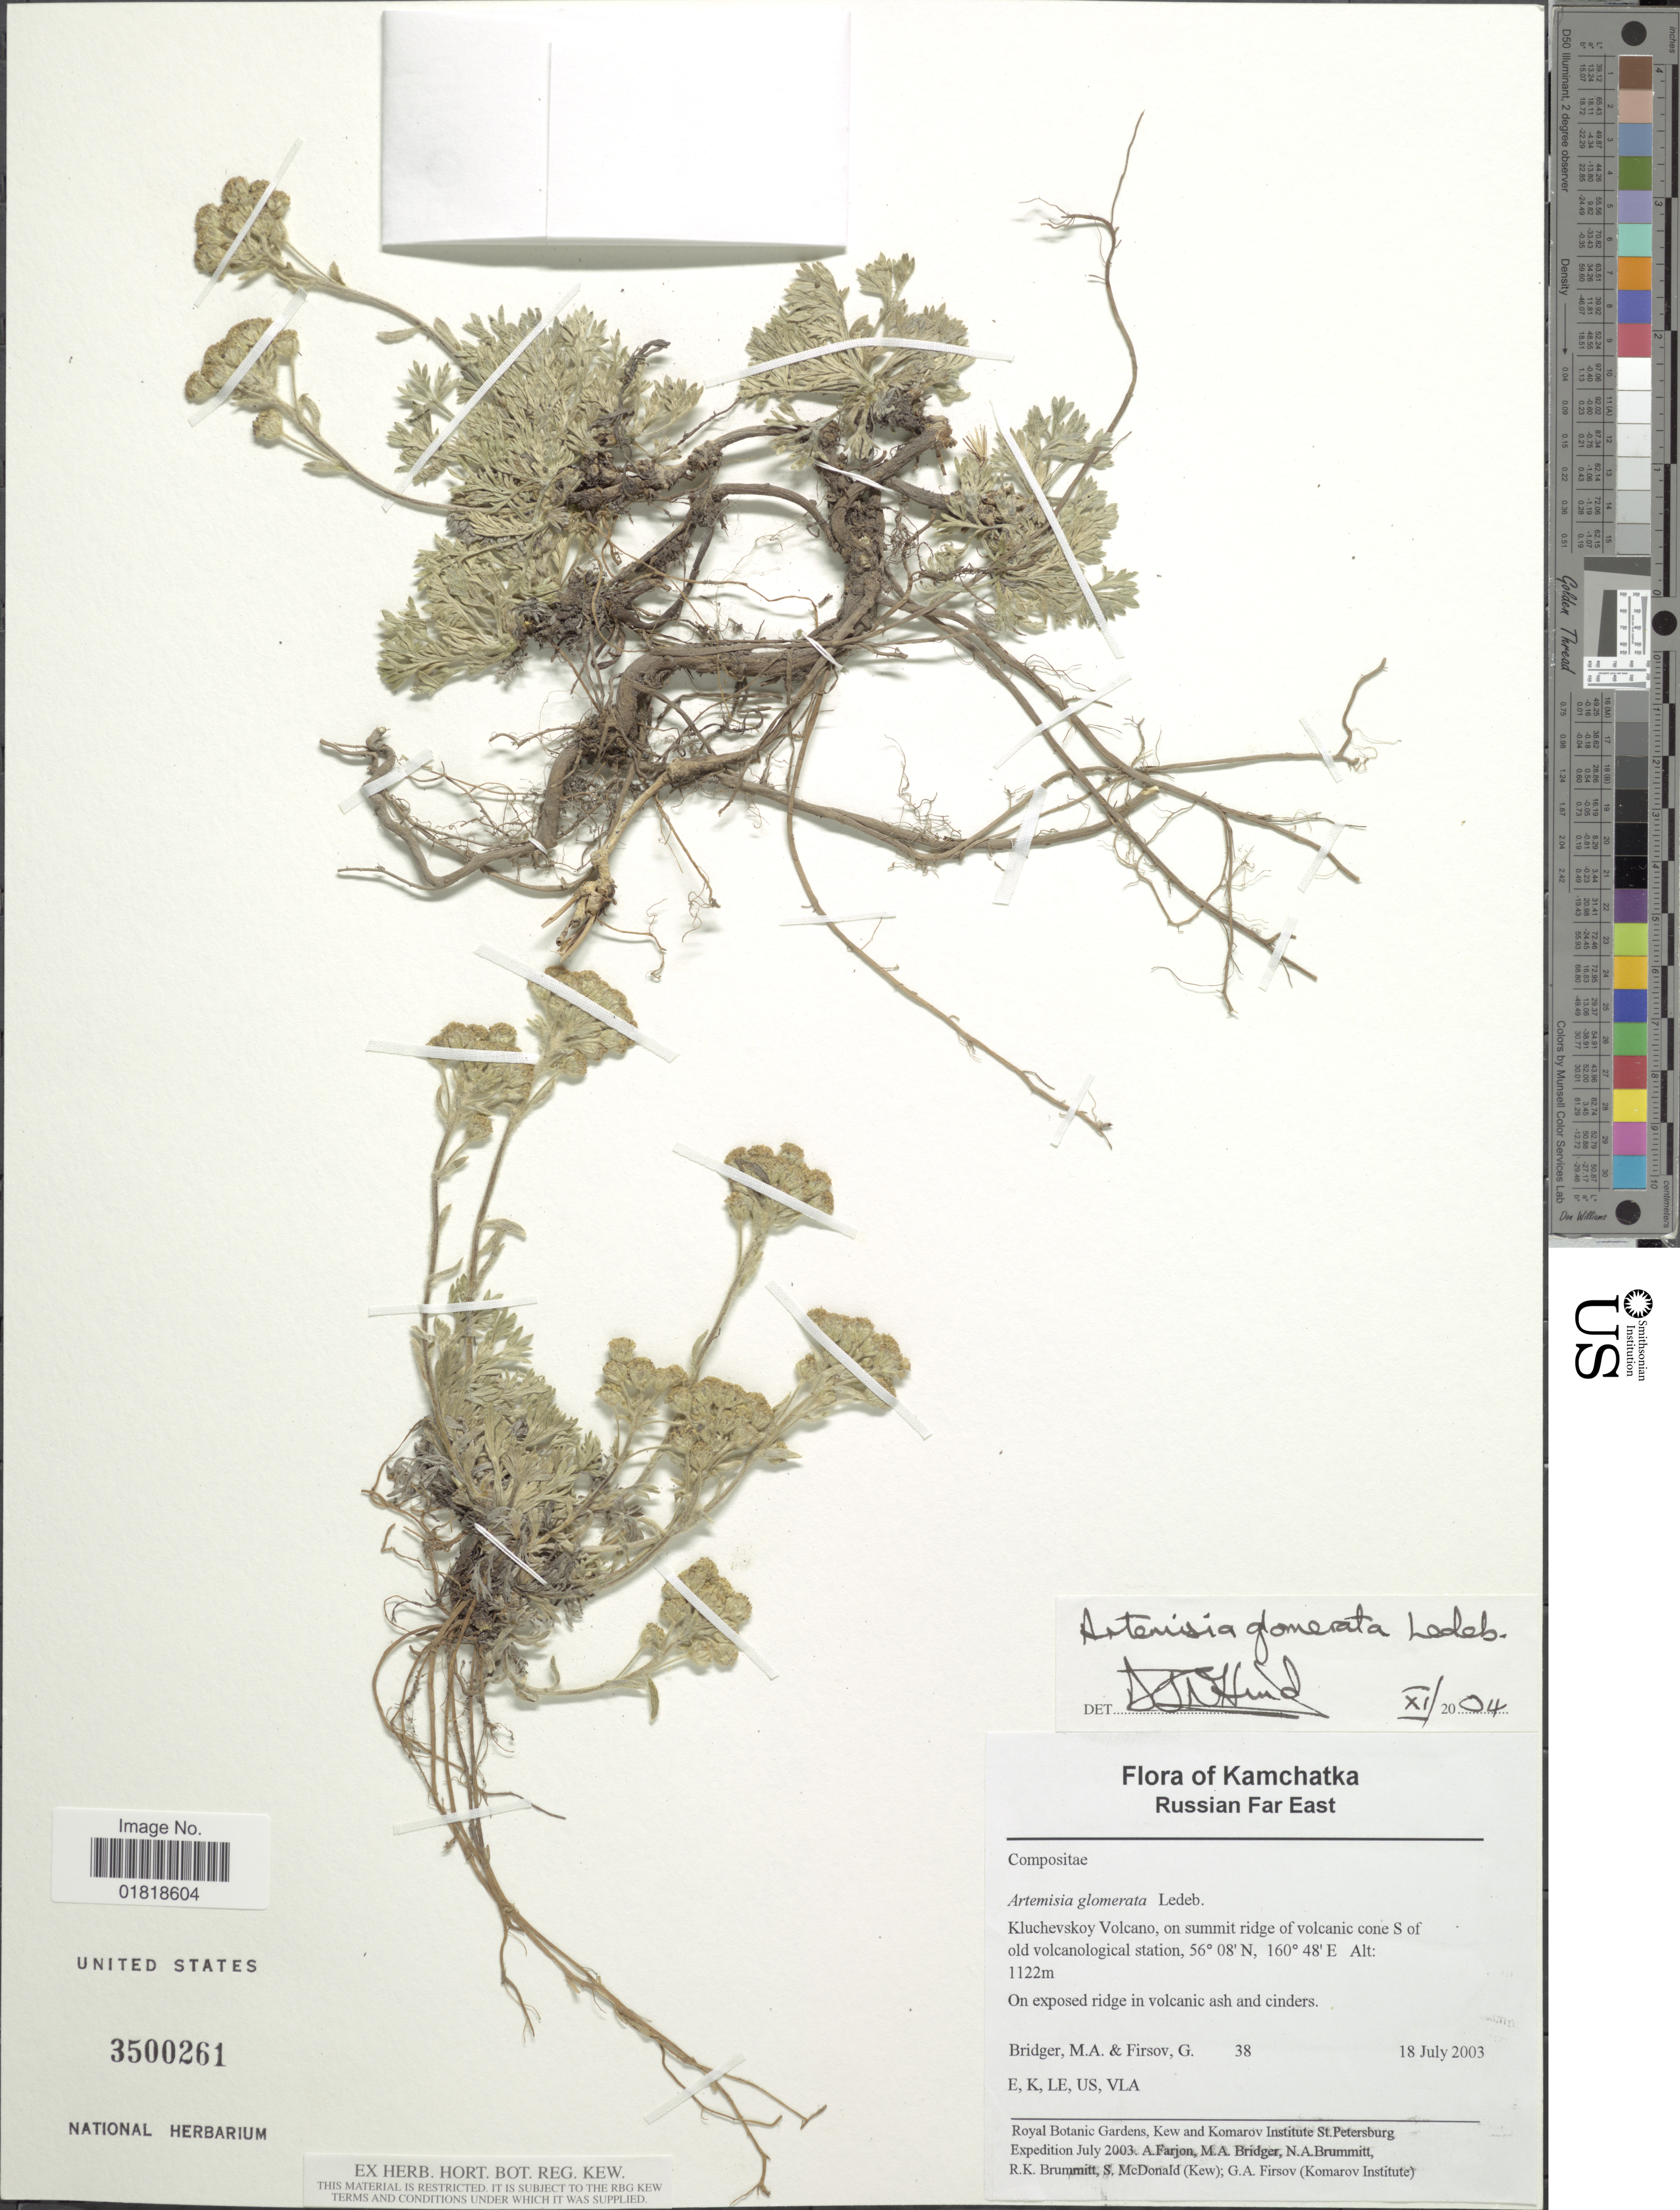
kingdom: Plantae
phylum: Tracheophyta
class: Magnoliopsida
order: Asterales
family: Asteraceae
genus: Artemisia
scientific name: Artemisia glomerata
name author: Ledeb.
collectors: M. Bridger & G. Firsov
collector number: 38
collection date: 2003-07-18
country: Russian Federation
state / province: Kamchatka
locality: Russian Far East, Kluchevskoy Volcano, on summit ridge of volcanic cone S of old volcanological station, on exposed ridge in volganic ash and cinders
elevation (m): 1122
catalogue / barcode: US 3500261